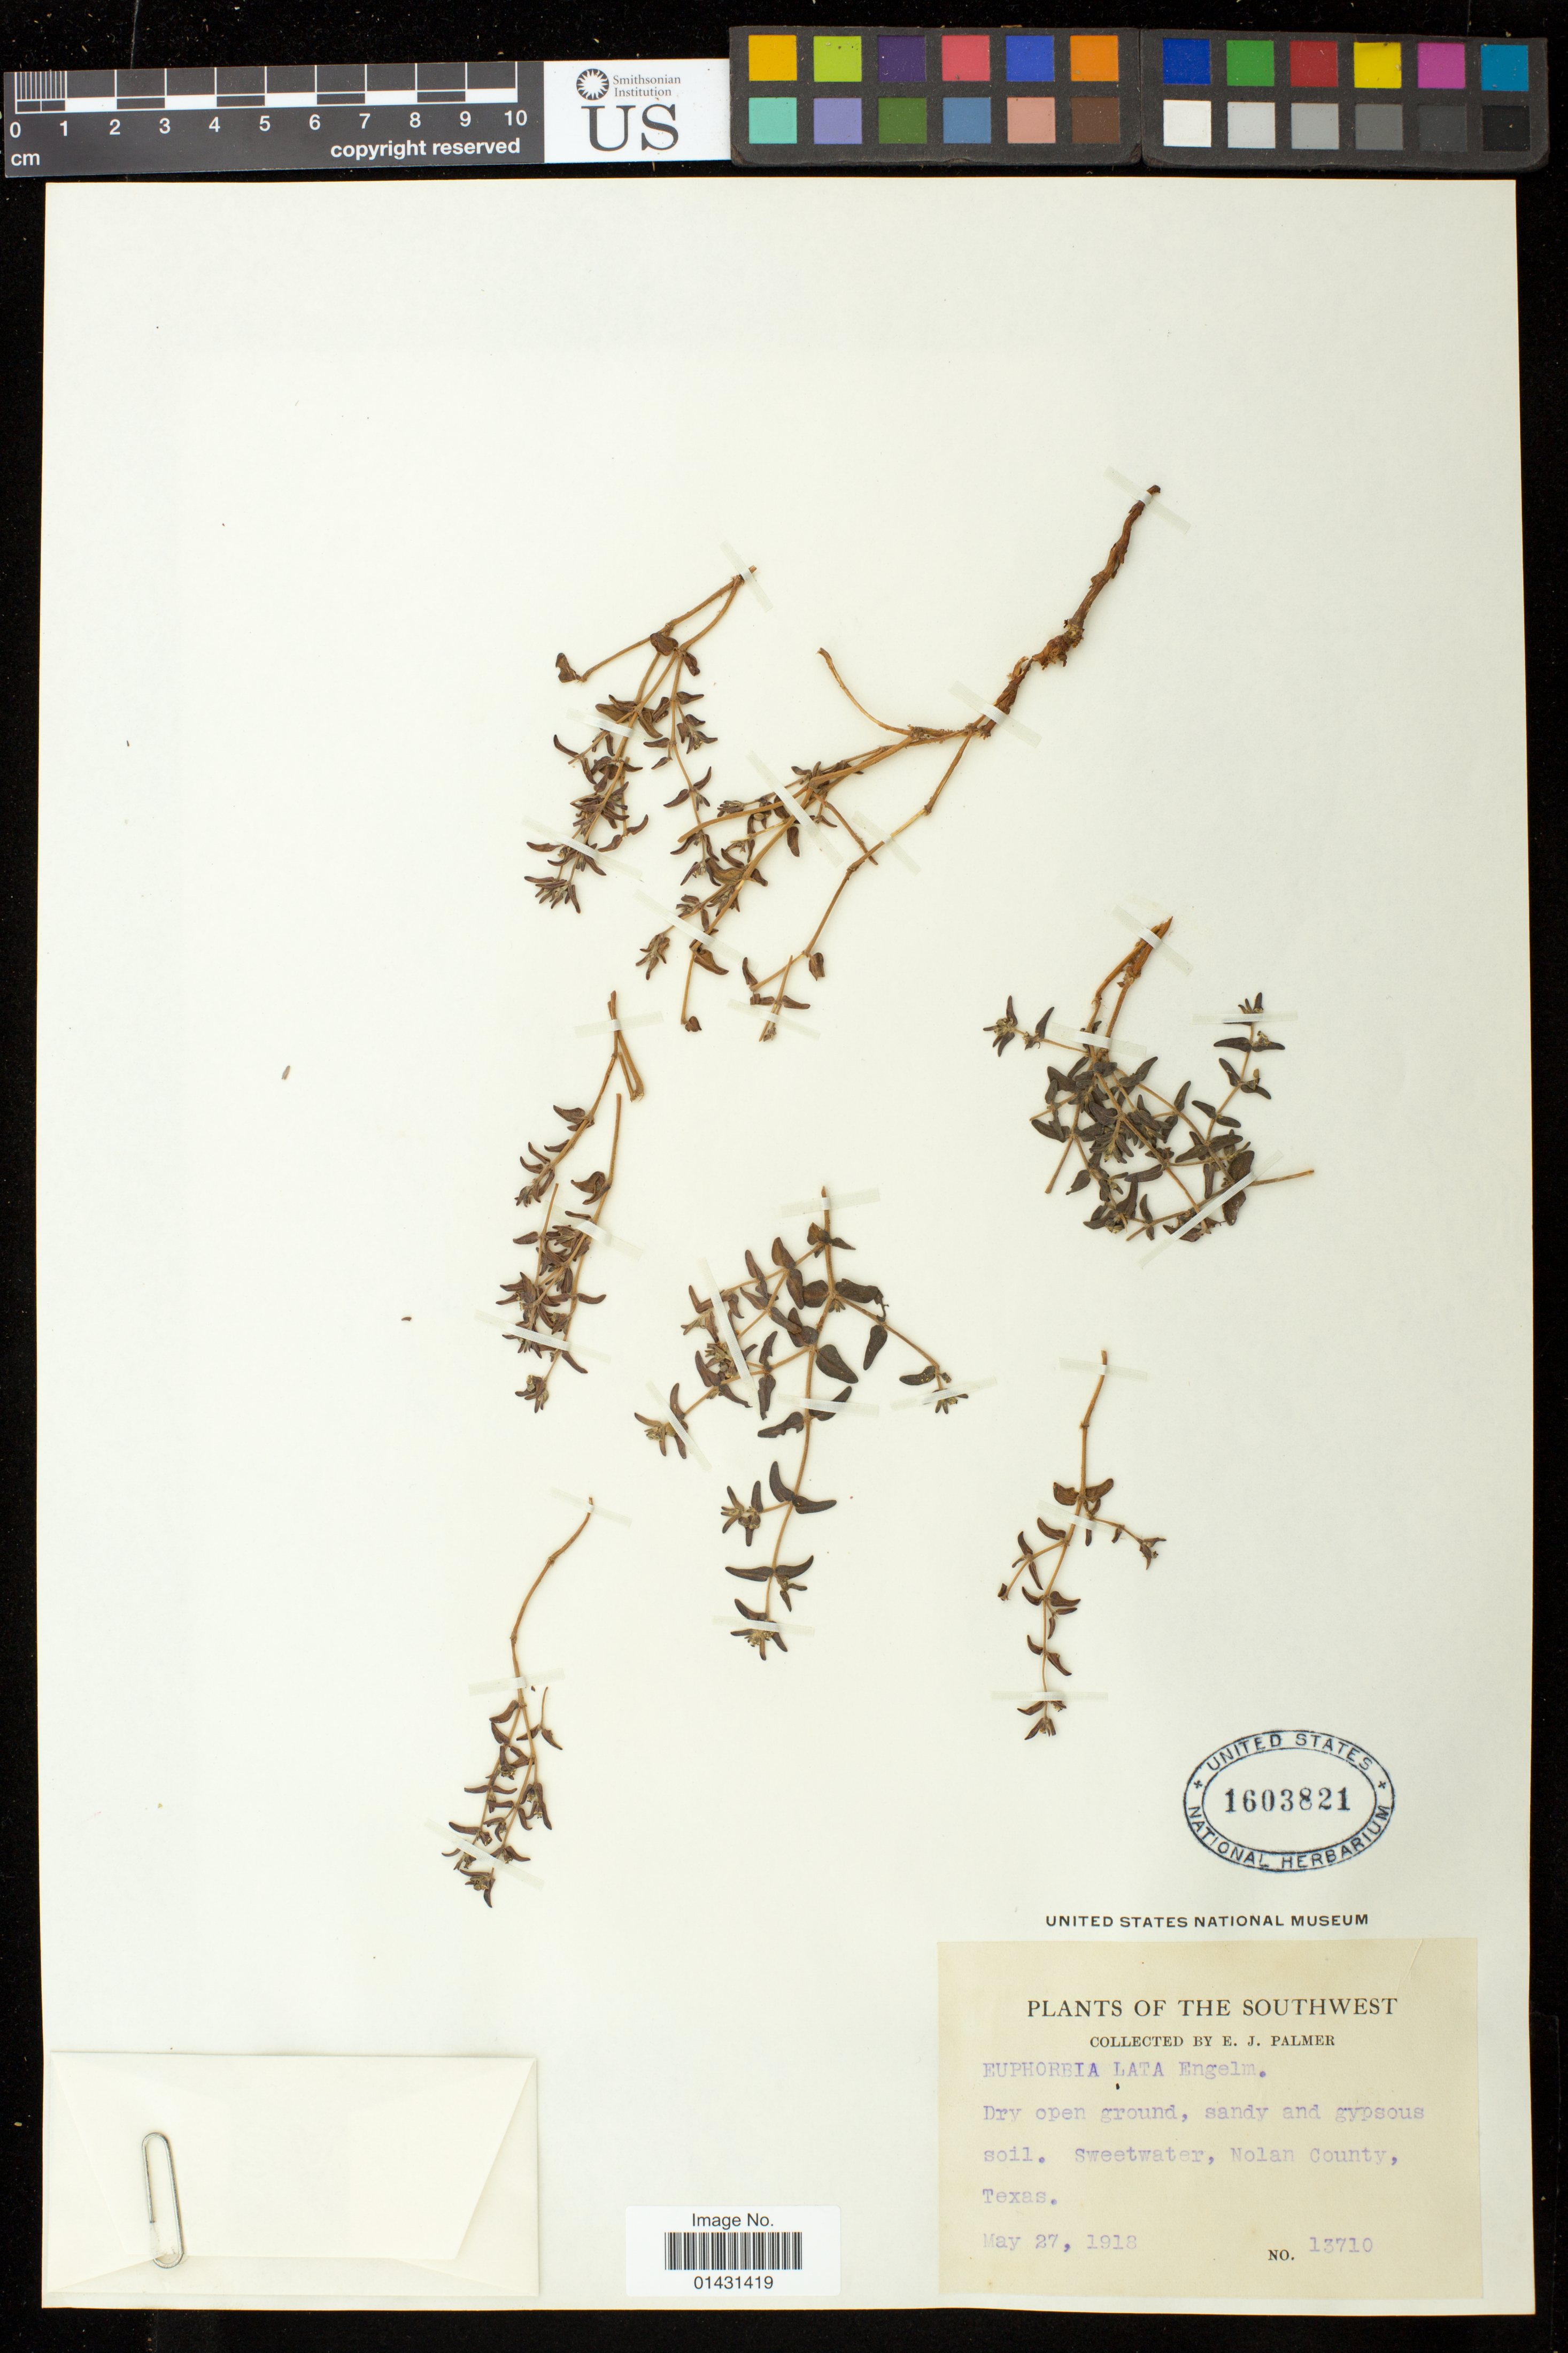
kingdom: Plantae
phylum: Tracheophyta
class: Magnoliopsida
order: Malpighiales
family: Euphorbiaceae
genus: Euphorbia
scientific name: Euphorbia laxa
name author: Drake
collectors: E. J. Palmer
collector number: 13710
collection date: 1918-05-27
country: United States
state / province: Texas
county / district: Nolan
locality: Sweetwater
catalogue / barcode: US 1603821